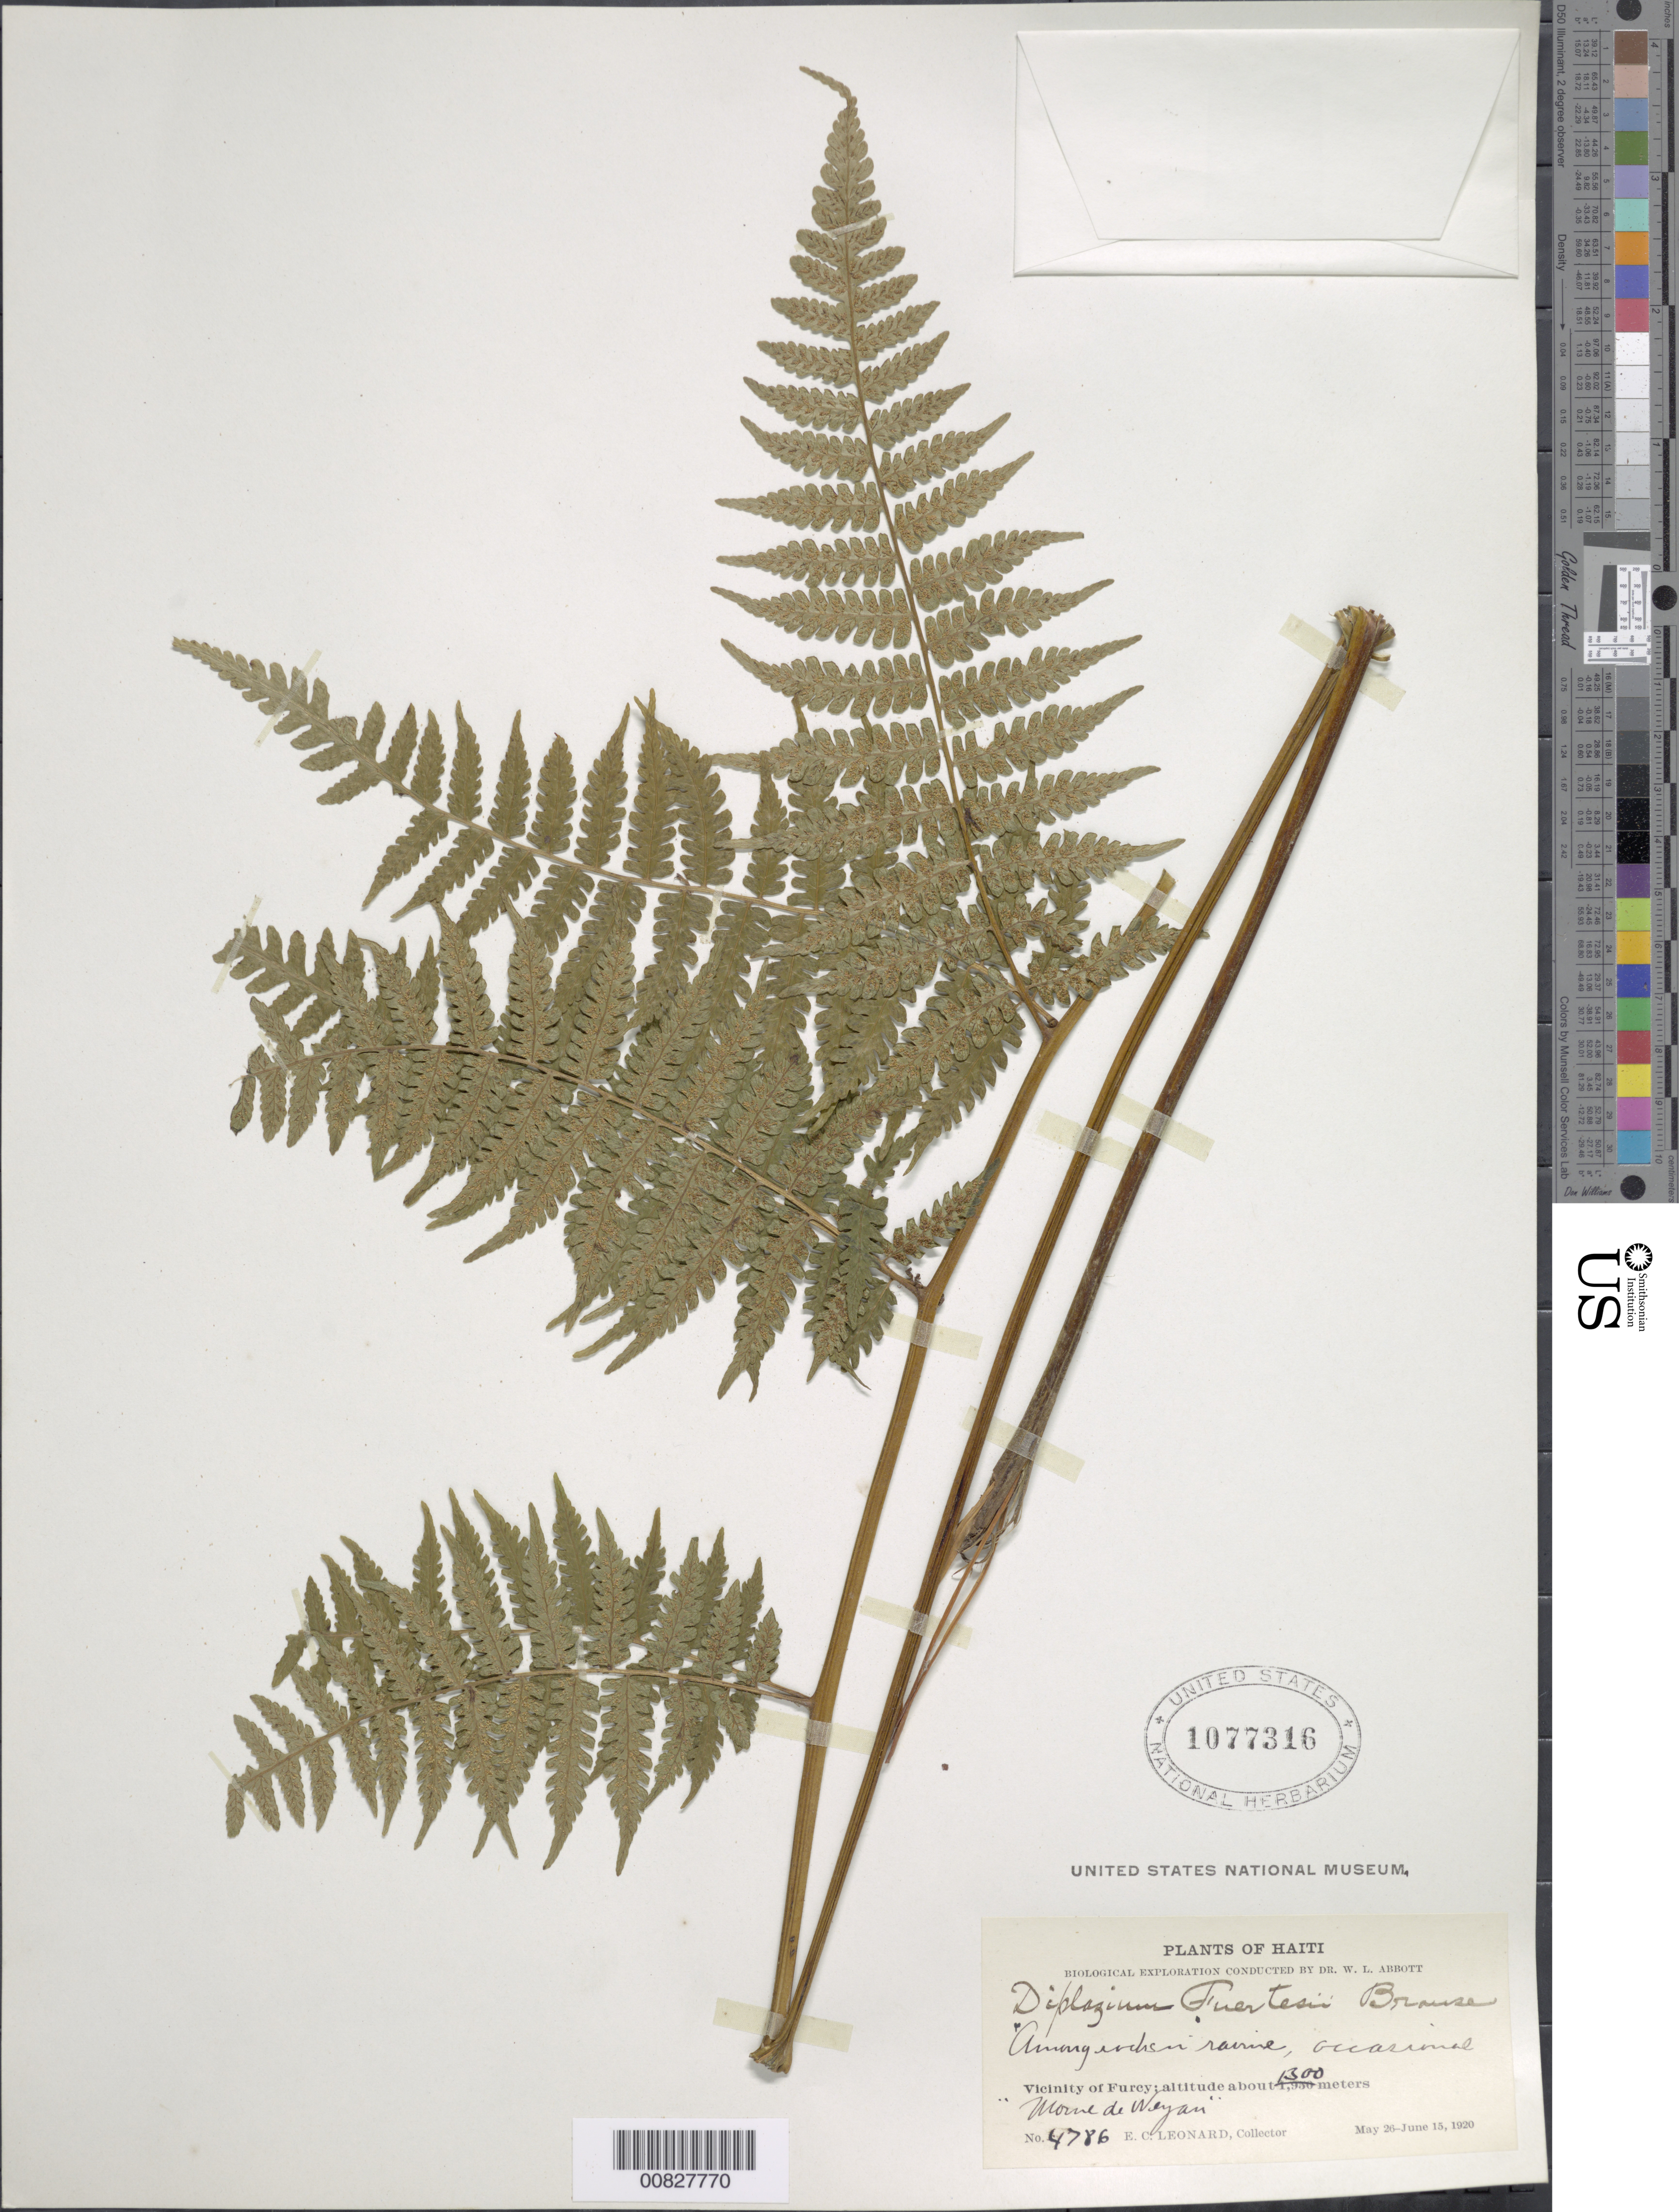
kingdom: Plantae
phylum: Tracheophyta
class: Polypodiopsida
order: Polypodiales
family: Athyriaceae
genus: Diplazium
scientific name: Diplazium fuertesii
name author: Brause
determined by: Sánchez, C.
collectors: E. C. Leonard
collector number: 4786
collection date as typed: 26 May 1920 to 15 Jun 1920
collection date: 1920-05-26/1920-06-15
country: Haiti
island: Hispaniola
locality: Furcy vicinity, Morne de Weyan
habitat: Ravine, among rocks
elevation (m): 1300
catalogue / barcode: US 1077316